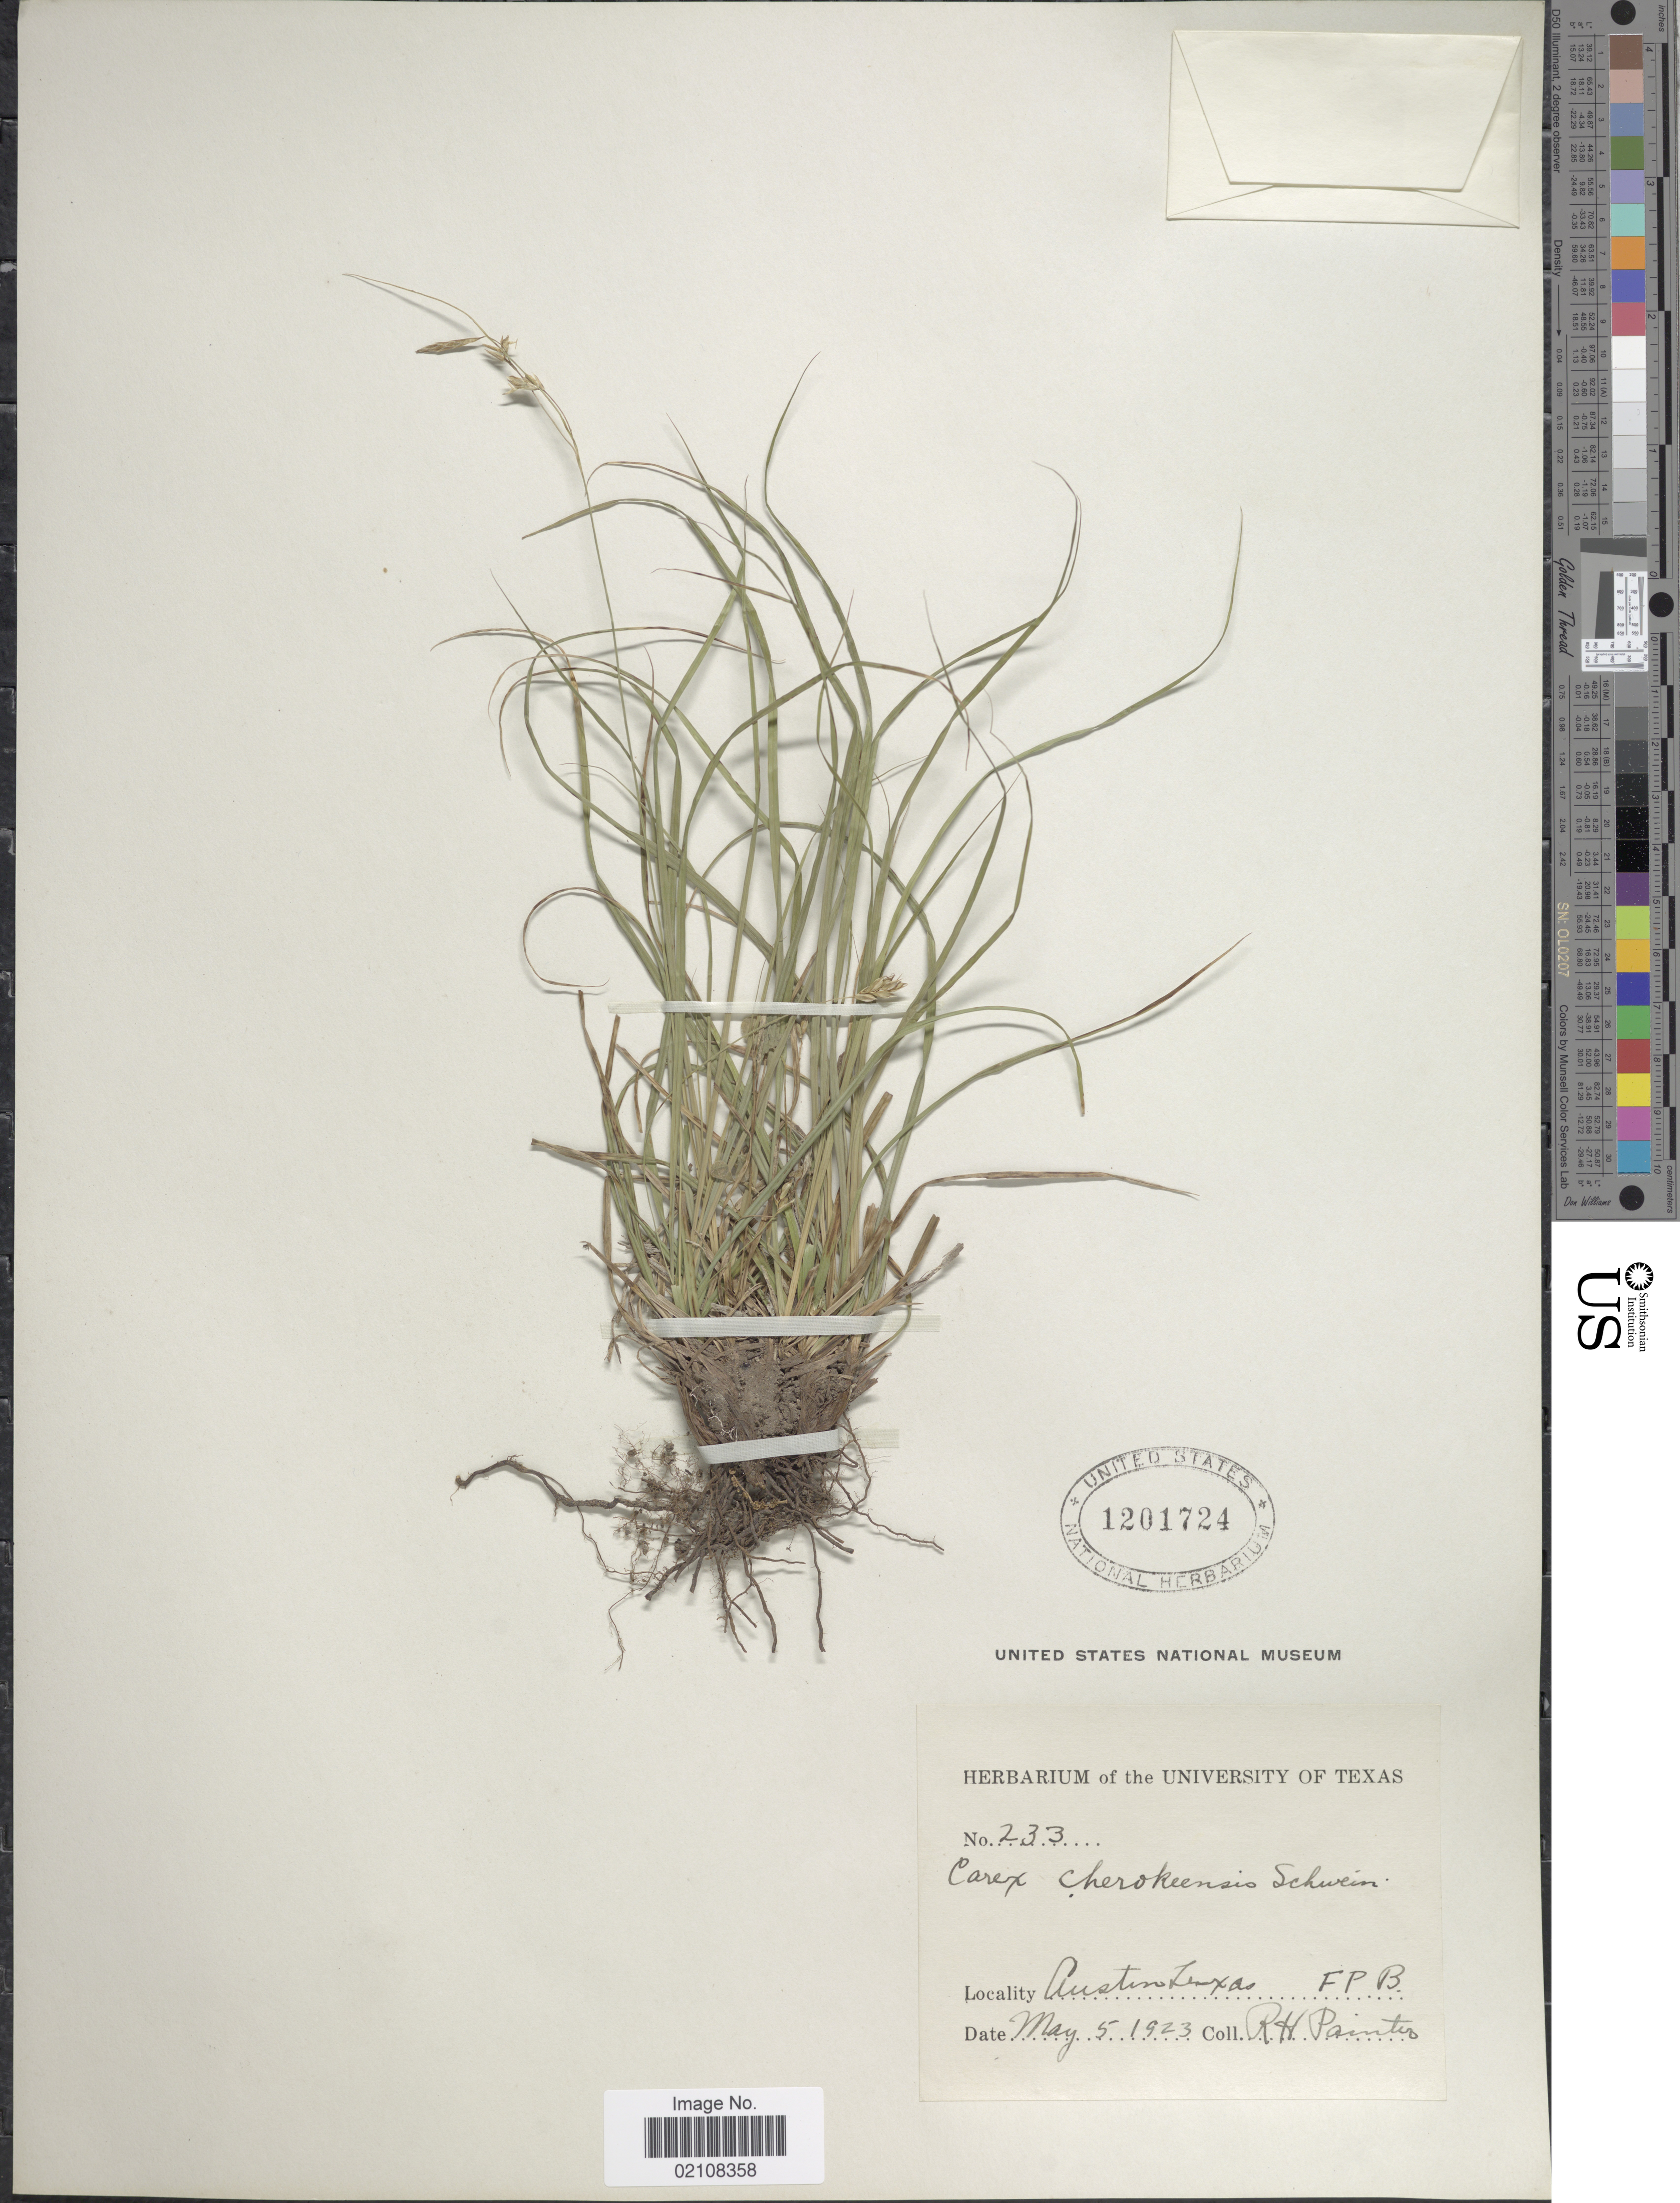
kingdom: Plantae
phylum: Tracheophyta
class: Liliopsida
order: Poales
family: Cyperaceae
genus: Carex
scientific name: Carex cherokeensis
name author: Schwein.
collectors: Painter, R. H.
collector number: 233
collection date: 1923-05-05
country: United States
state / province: Texas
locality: Austin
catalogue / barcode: US 1201724